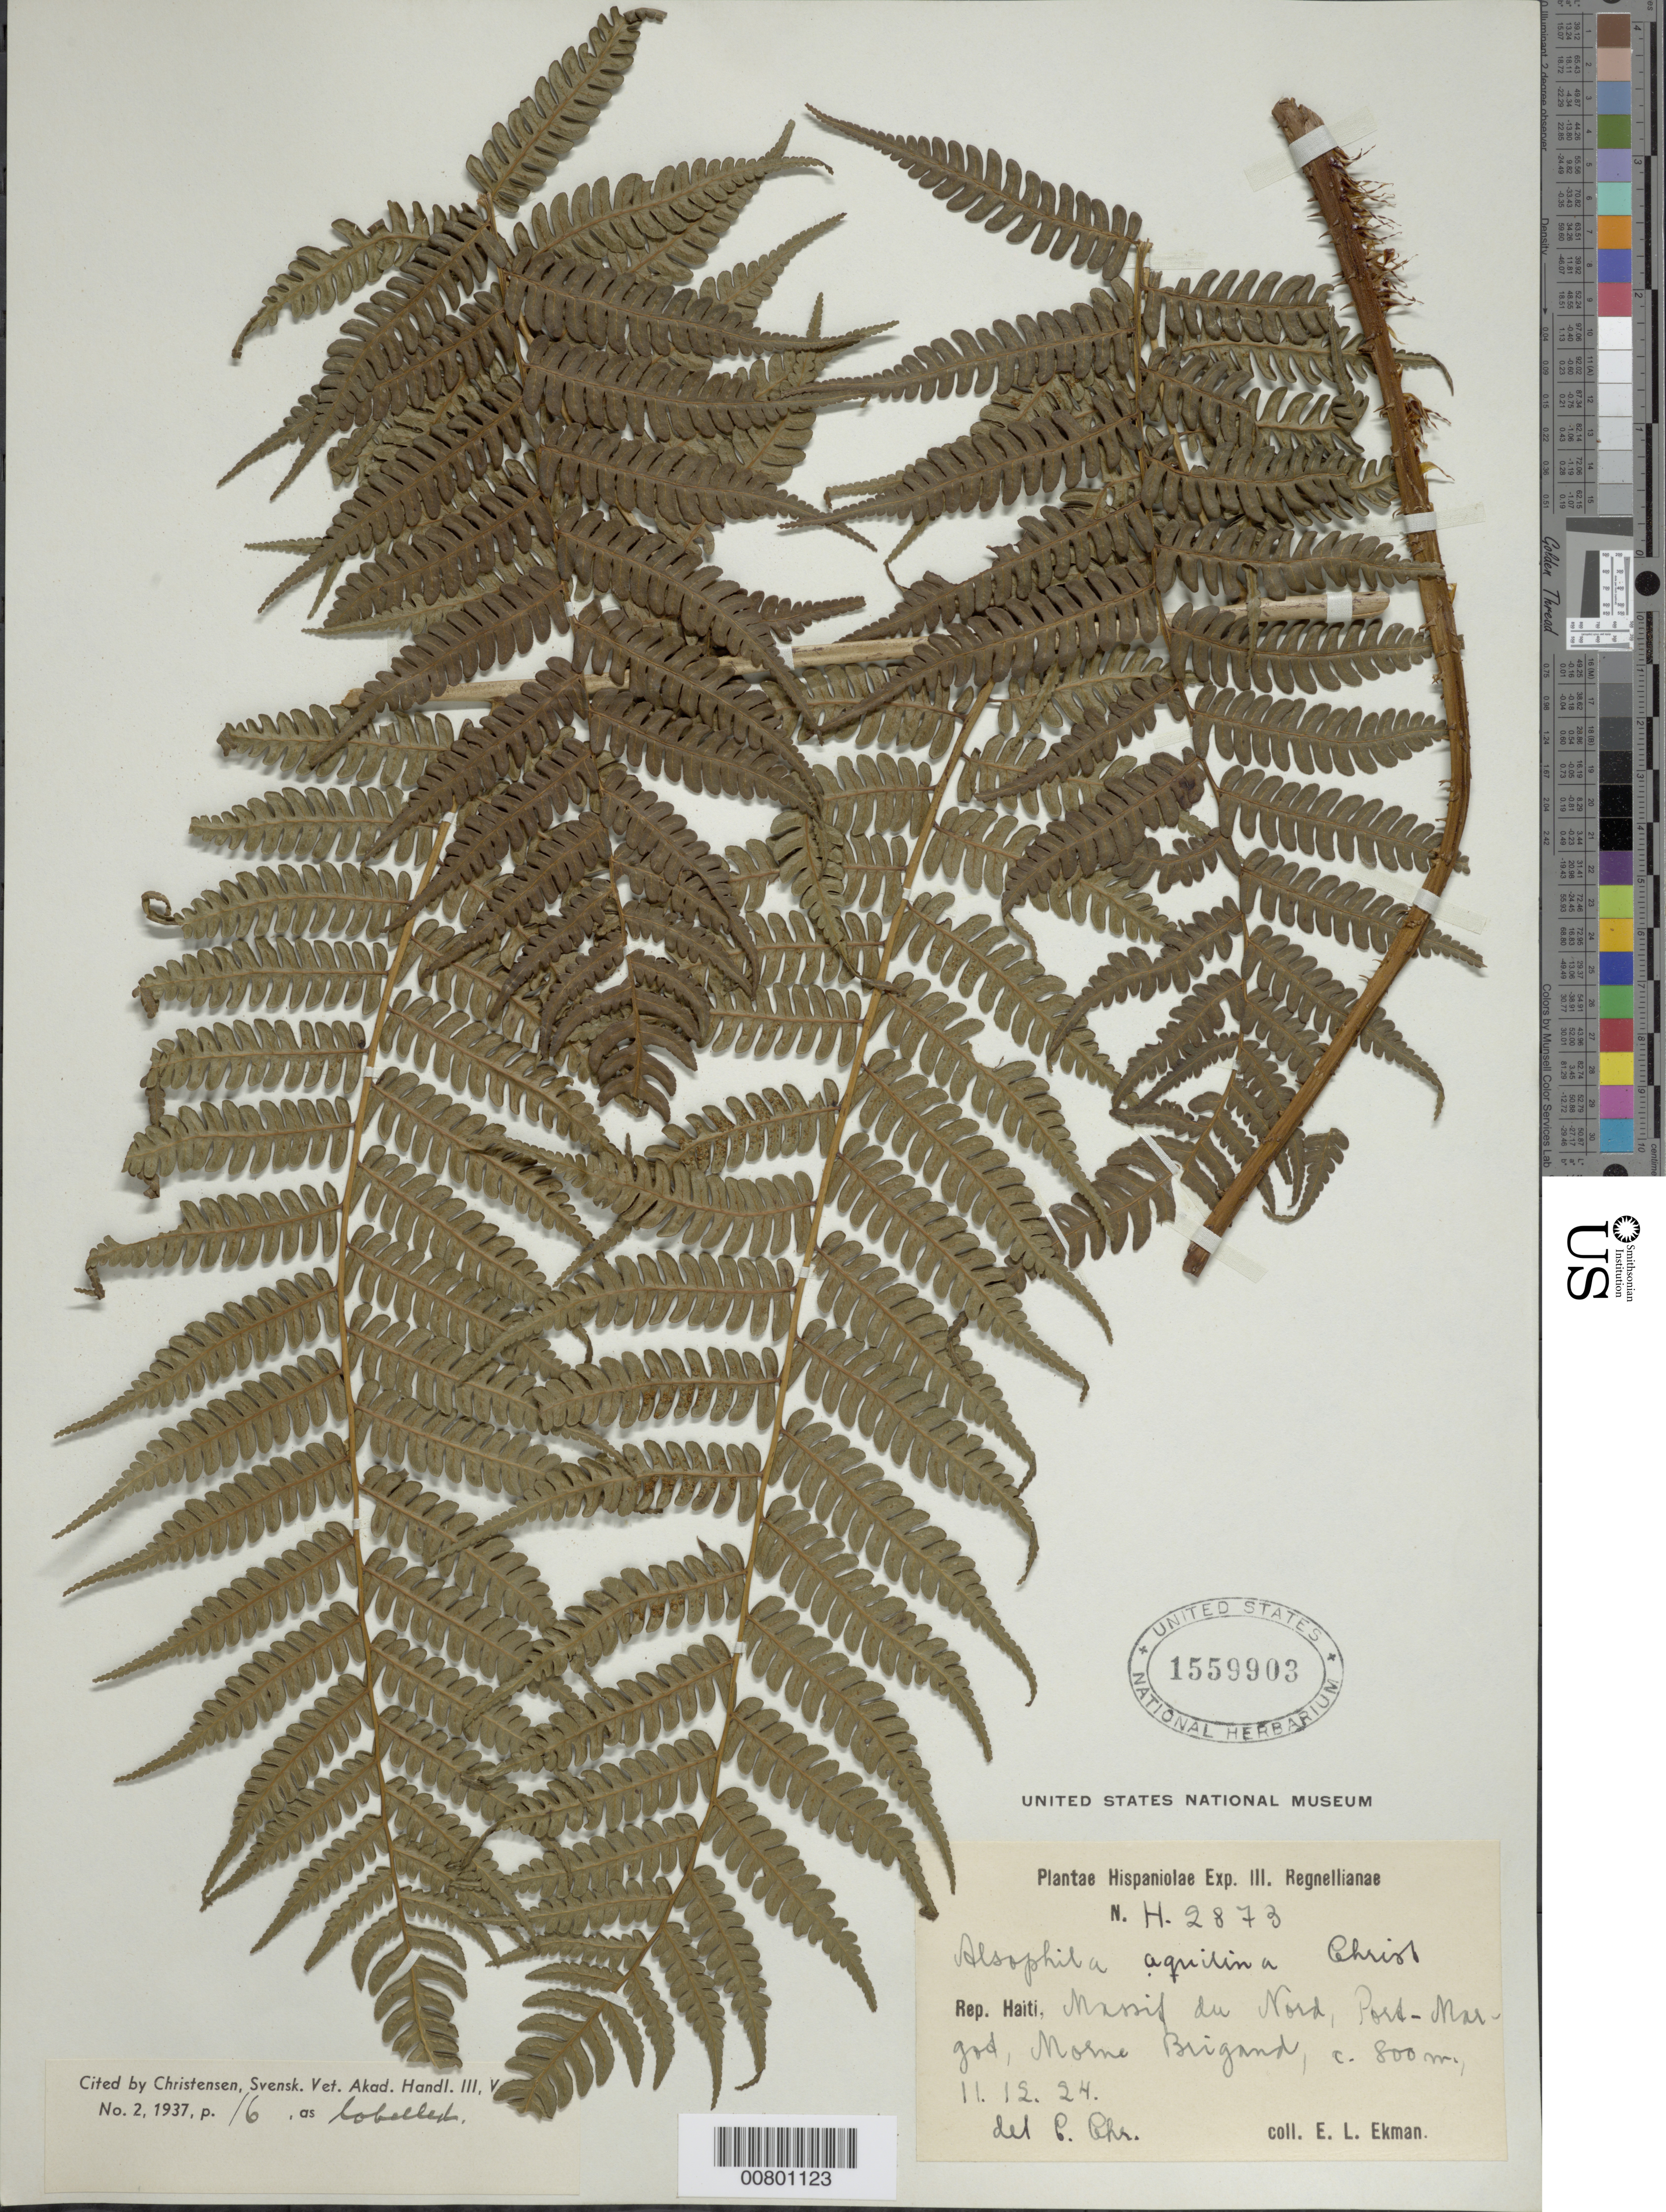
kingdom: Plantae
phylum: Tracheophyta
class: Polypodiopsida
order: Cyatheales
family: Cyatheaceae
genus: Cyathea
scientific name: Cyathea parvula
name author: (Jenman) Domin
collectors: E. L. Ekman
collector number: H 2873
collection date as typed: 11 Dec 1924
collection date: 1924-12-11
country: Haiti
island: Hispaniola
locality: Massif du Nord, Port Margot, Morne Brigand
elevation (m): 800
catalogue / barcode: US 1559903